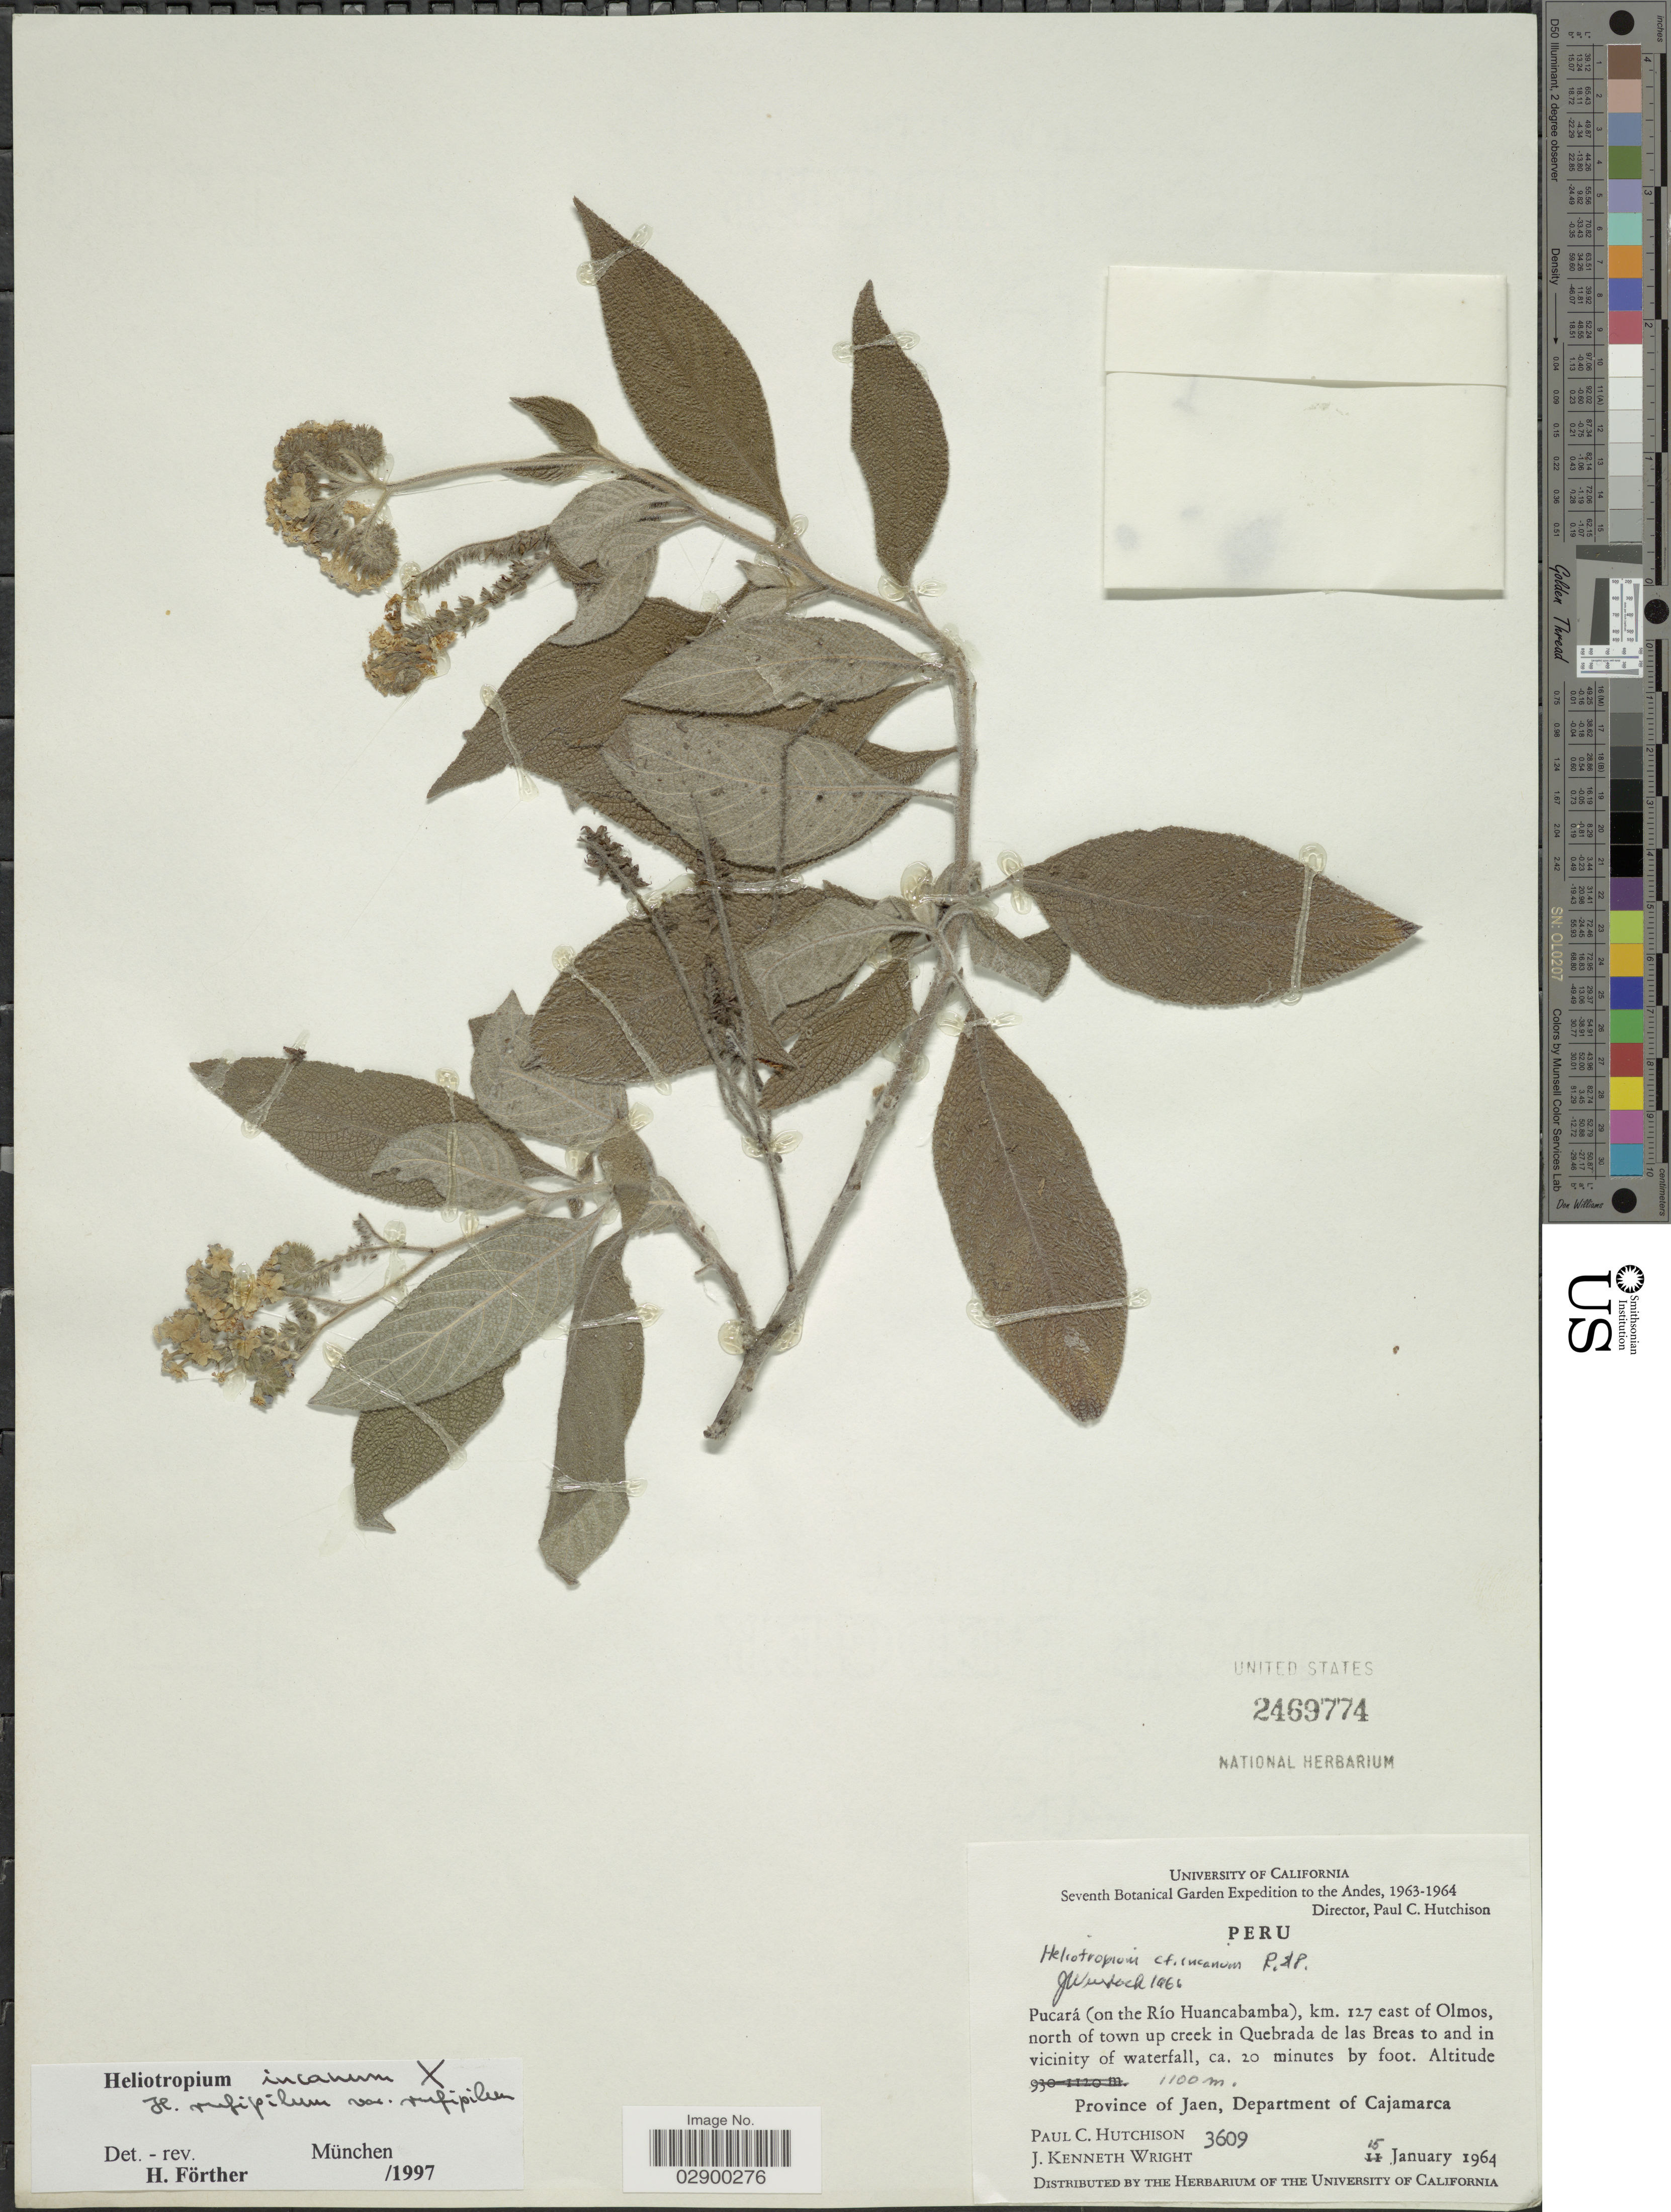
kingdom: Plantae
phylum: Tracheophyta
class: Magnoliopsida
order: Boraginales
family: Heliotropiaceae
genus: Heliotropium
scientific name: Heliotropium incanum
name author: Ruiz & Pav.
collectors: P. C. Hutchison & J. K. Wright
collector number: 3609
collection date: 1964-01-15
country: Peru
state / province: Cajamarca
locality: The Andes, Pucará (on the Río Huancabamba), km 127 east of Olmos, north of town up creek in Quebrada de las Breas to and in vicinity of waterfall, ca. 20 minutes by foot, Province of Jaen, Department of Cajamarca.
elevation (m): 1100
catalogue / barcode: US 2469774